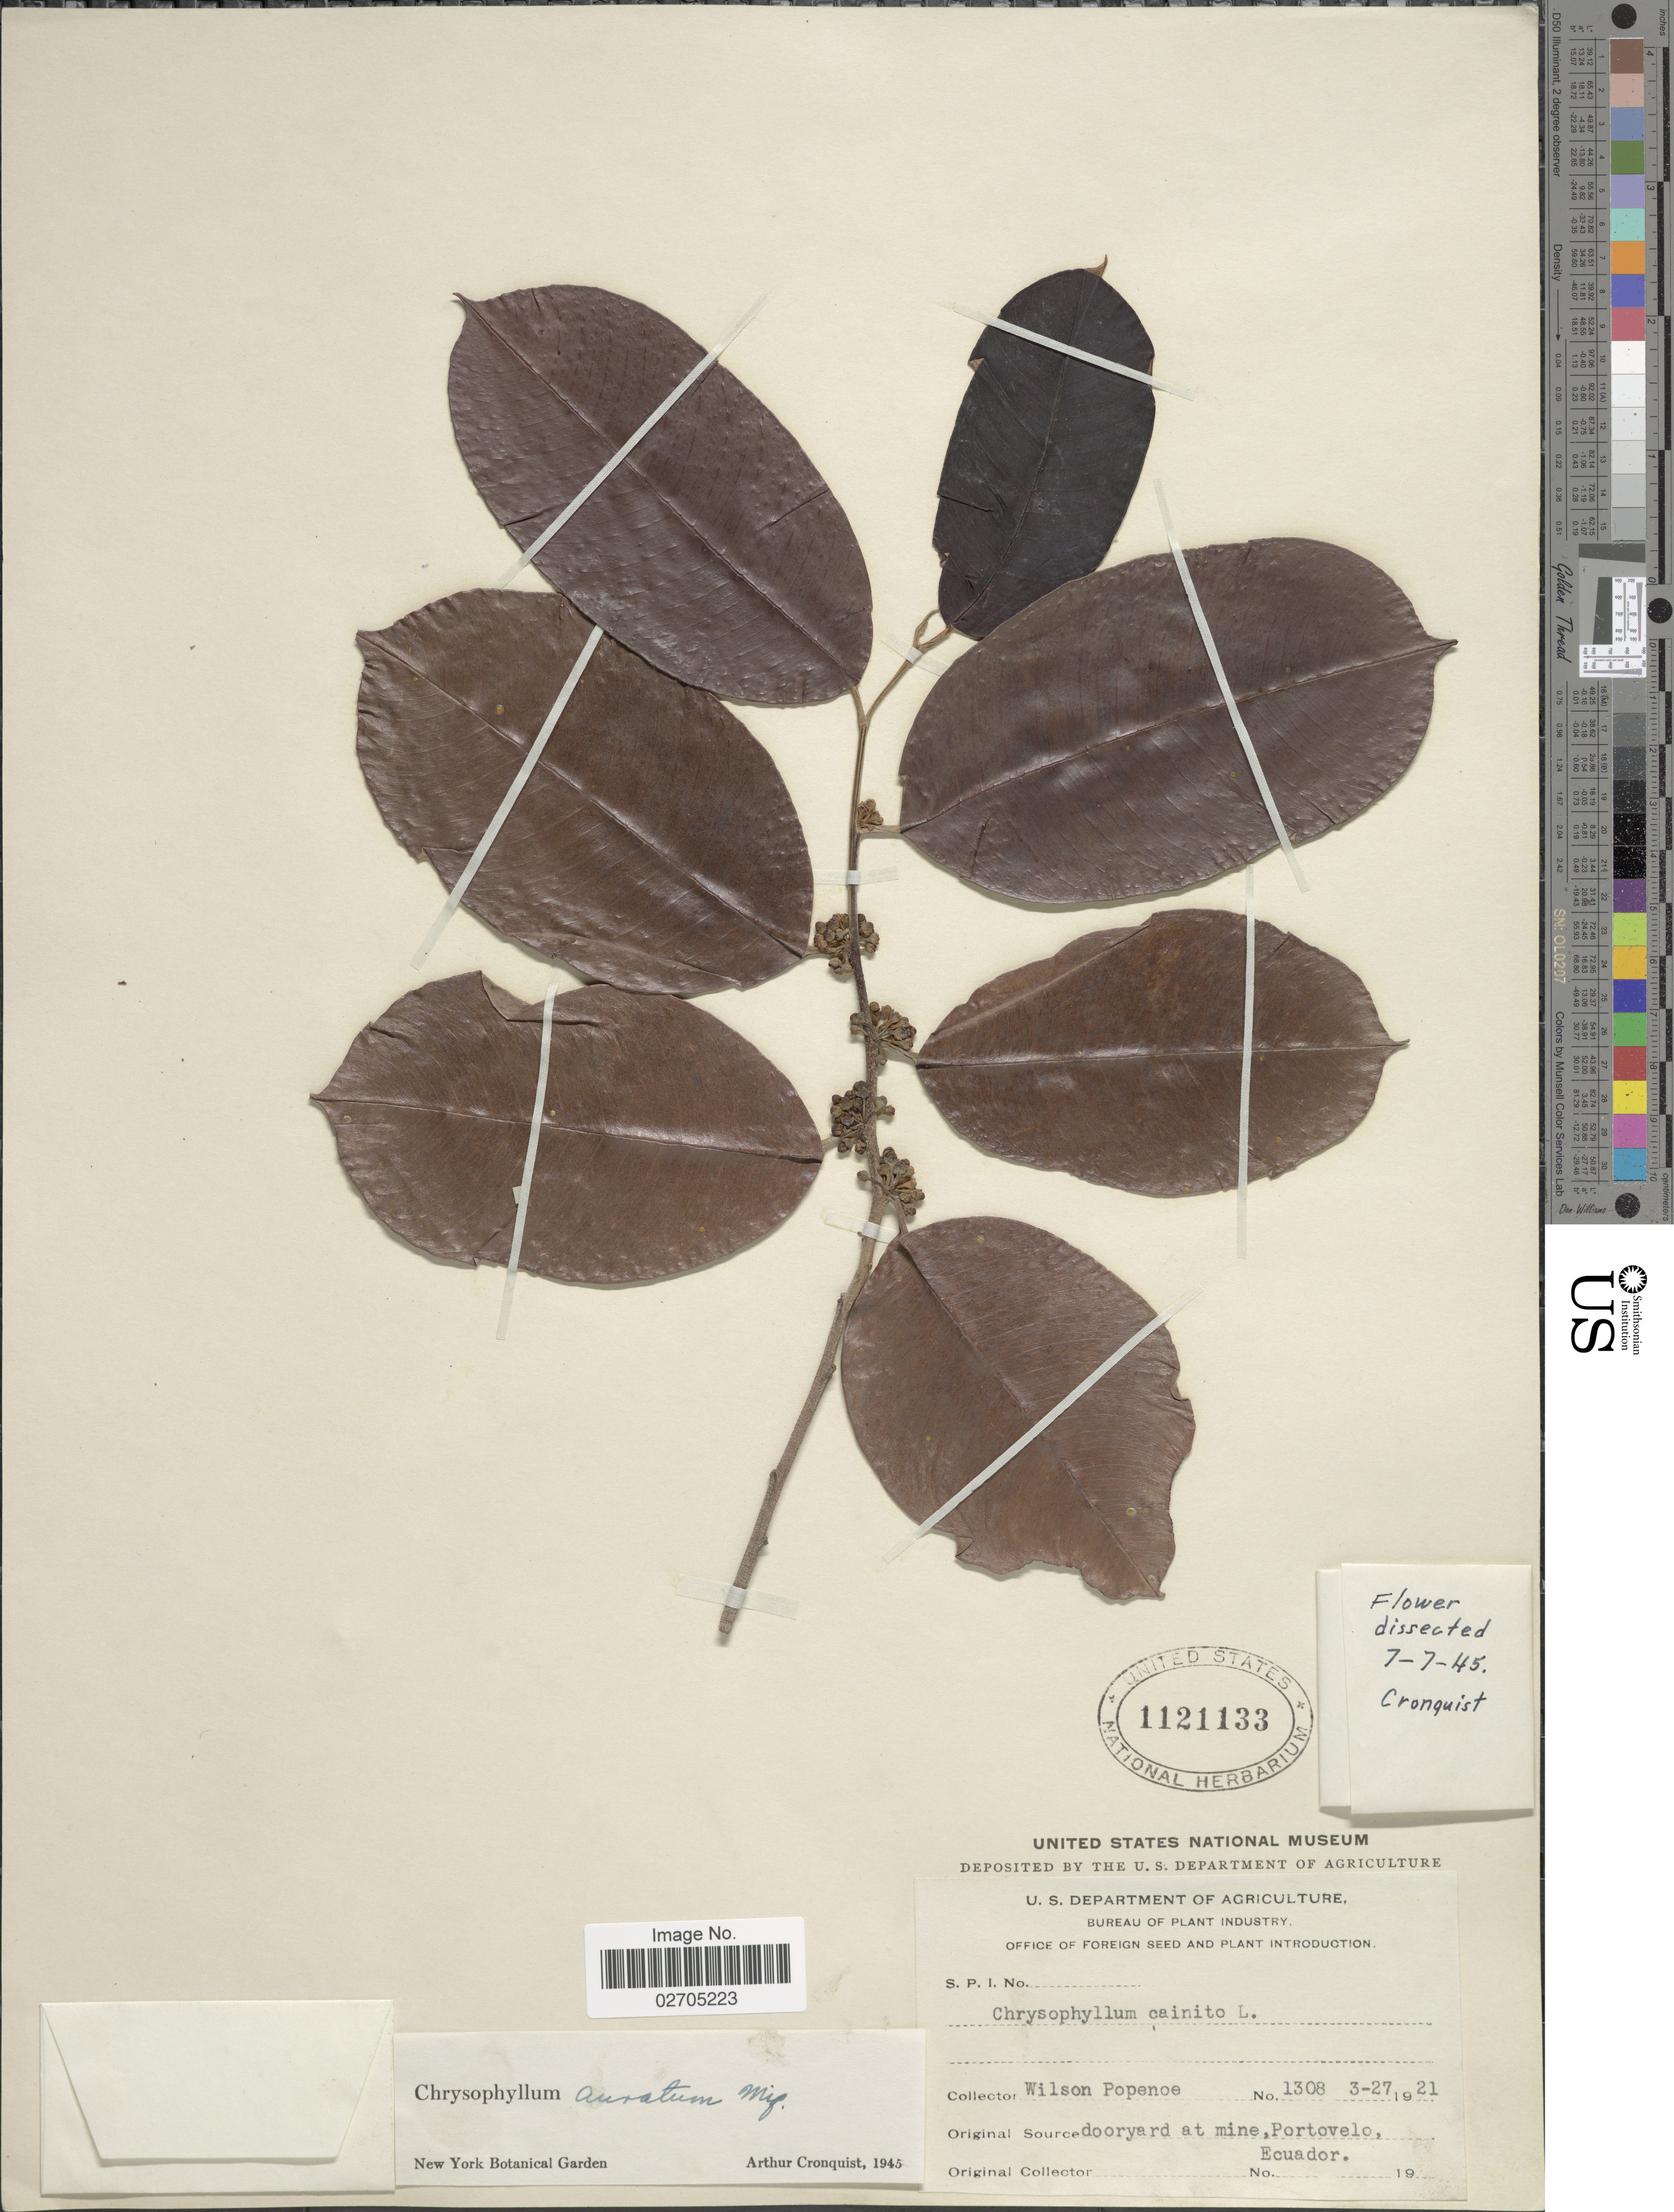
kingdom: Plantae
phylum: Tracheophyta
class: Magnoliopsida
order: Ericales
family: Sapotaceae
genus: Chrysophyllum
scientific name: Chrysophyllum argenteum subsp. auratum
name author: (Miq.) T.D. Penn.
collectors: W. Popenoe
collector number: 1308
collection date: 1921-03-27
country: Ecuador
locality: Dooryard at mine, Portovelo.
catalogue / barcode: US 1121133